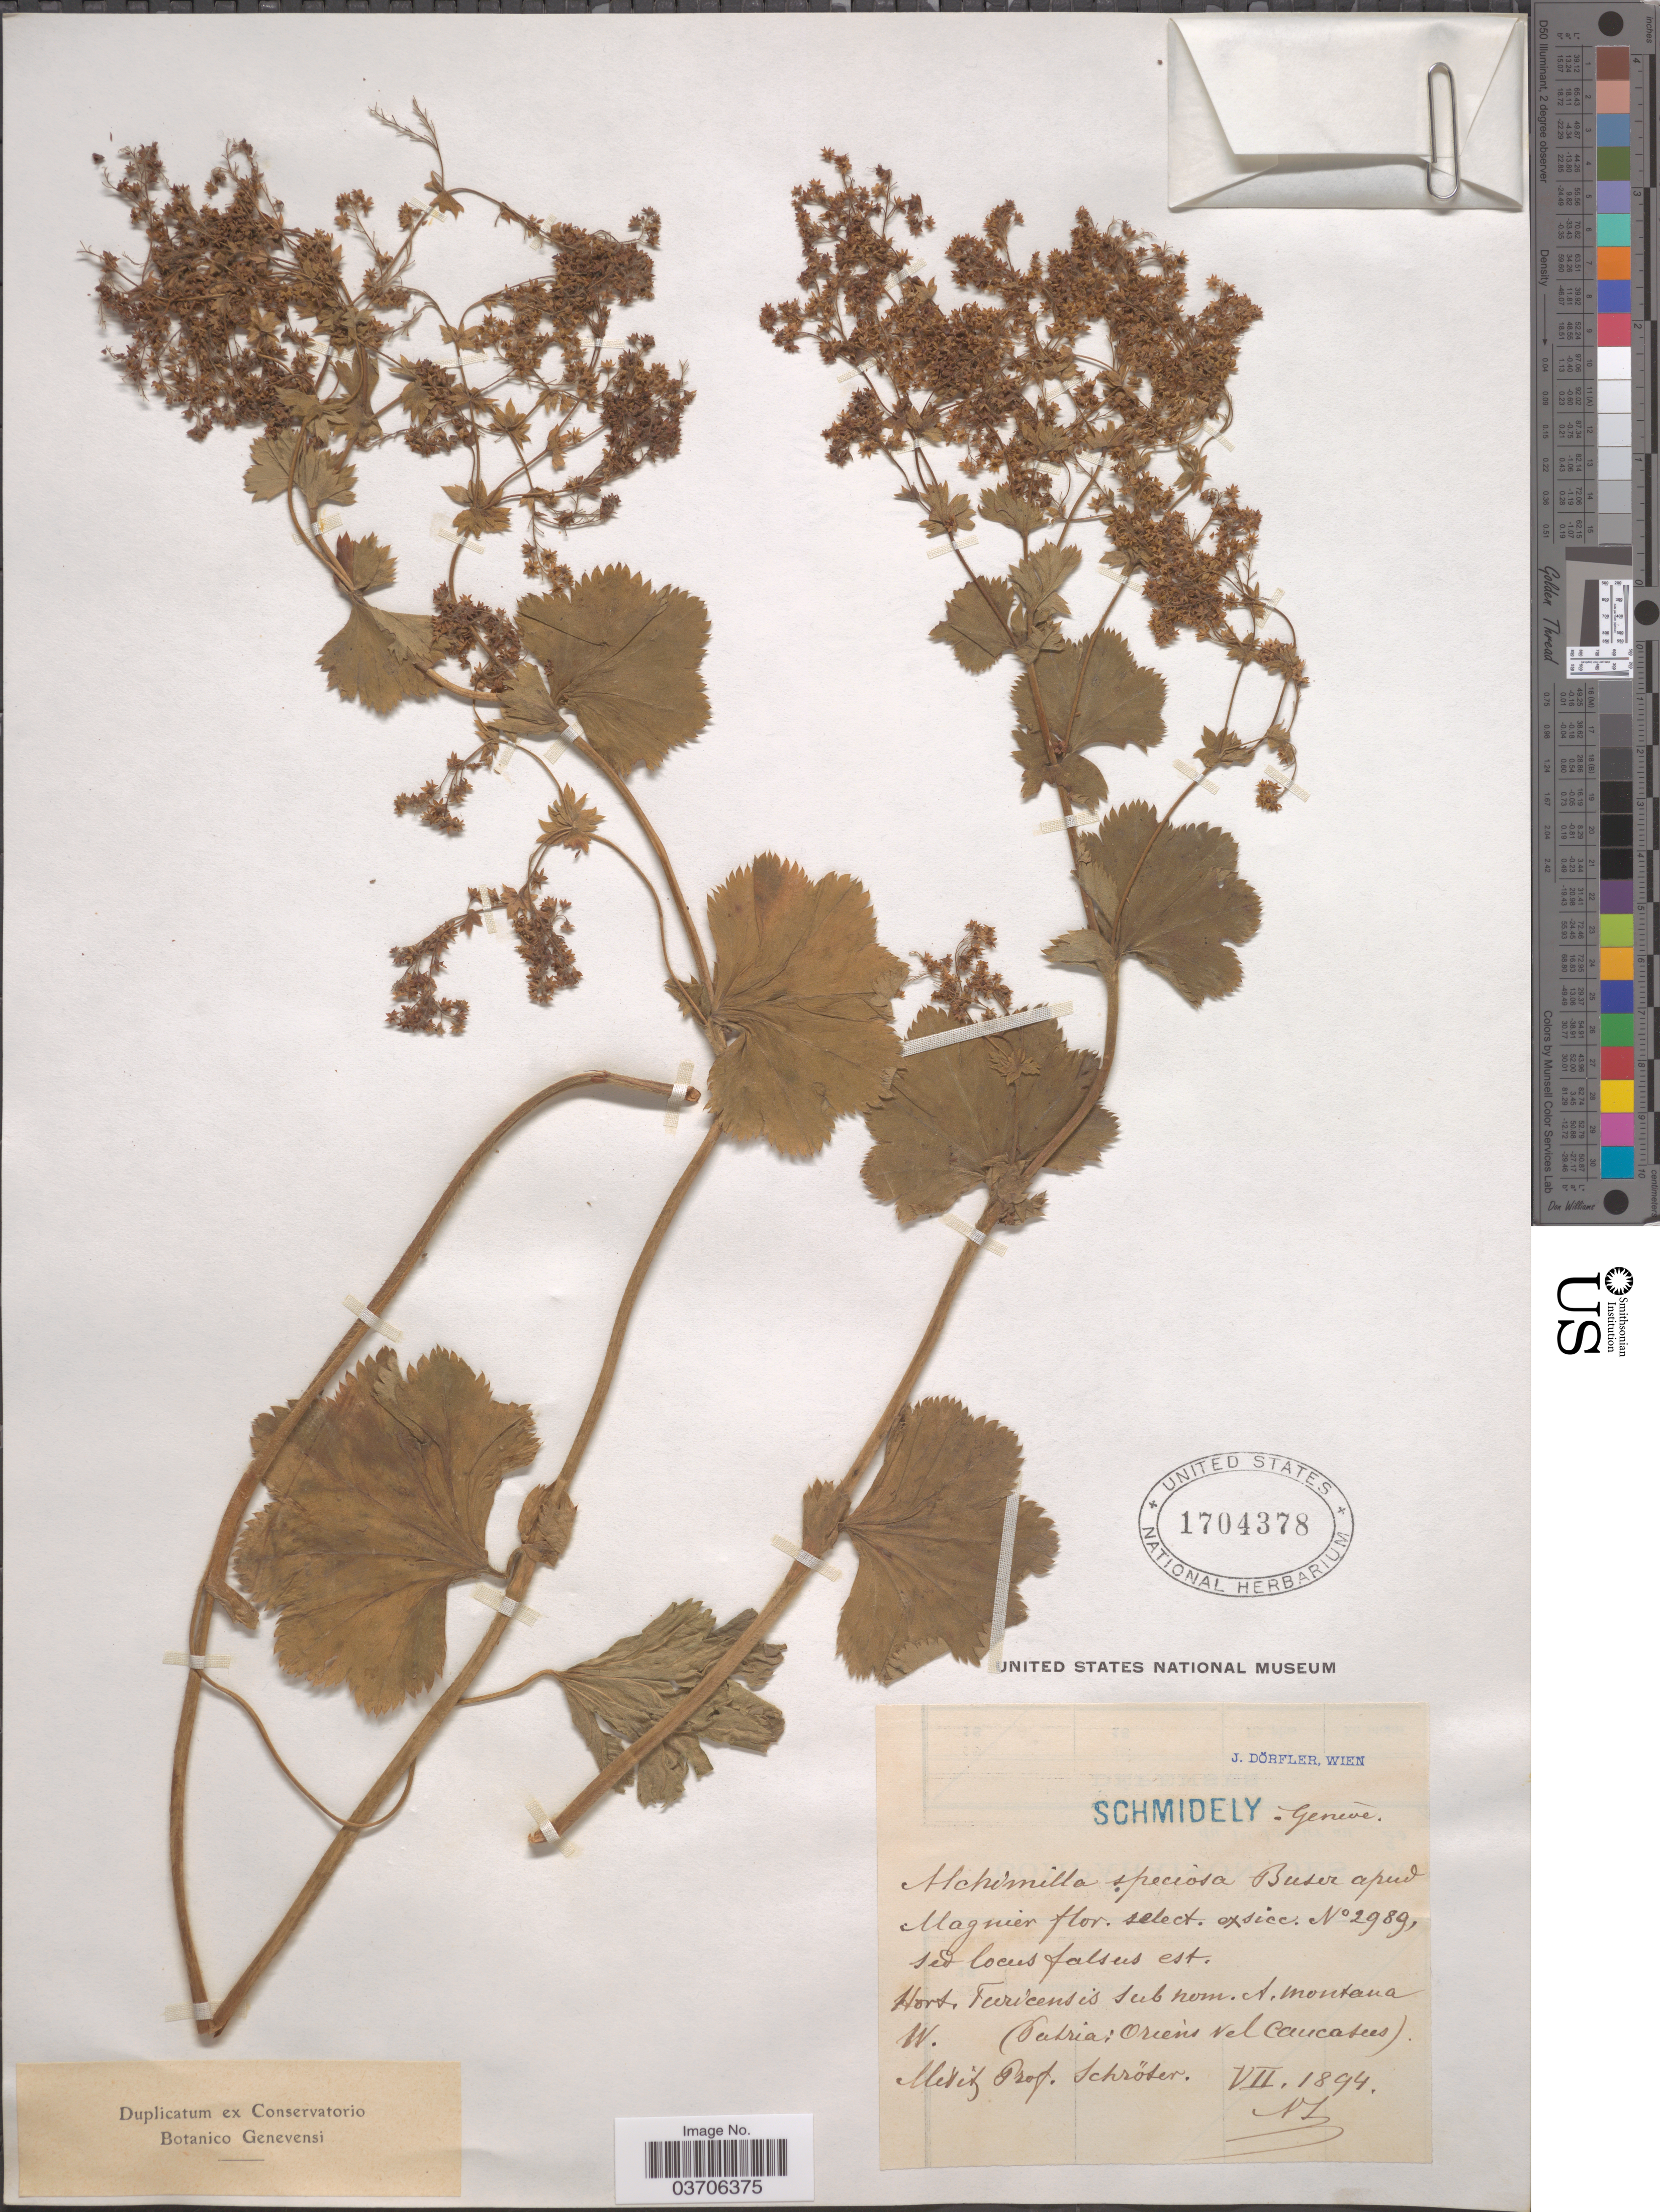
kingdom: Plantae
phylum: Tracheophyta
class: Magnoliopsida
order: Rosales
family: Rosaceae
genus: Alchemilla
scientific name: Alchemilla speciosa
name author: Buser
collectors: Prof. Schröter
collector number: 2989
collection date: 1894-07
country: Switzerland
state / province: Genève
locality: Hort. Turicensis sub nom. A. montana W (Tatria: Oriens vel Caucatus).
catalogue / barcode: US 1704378